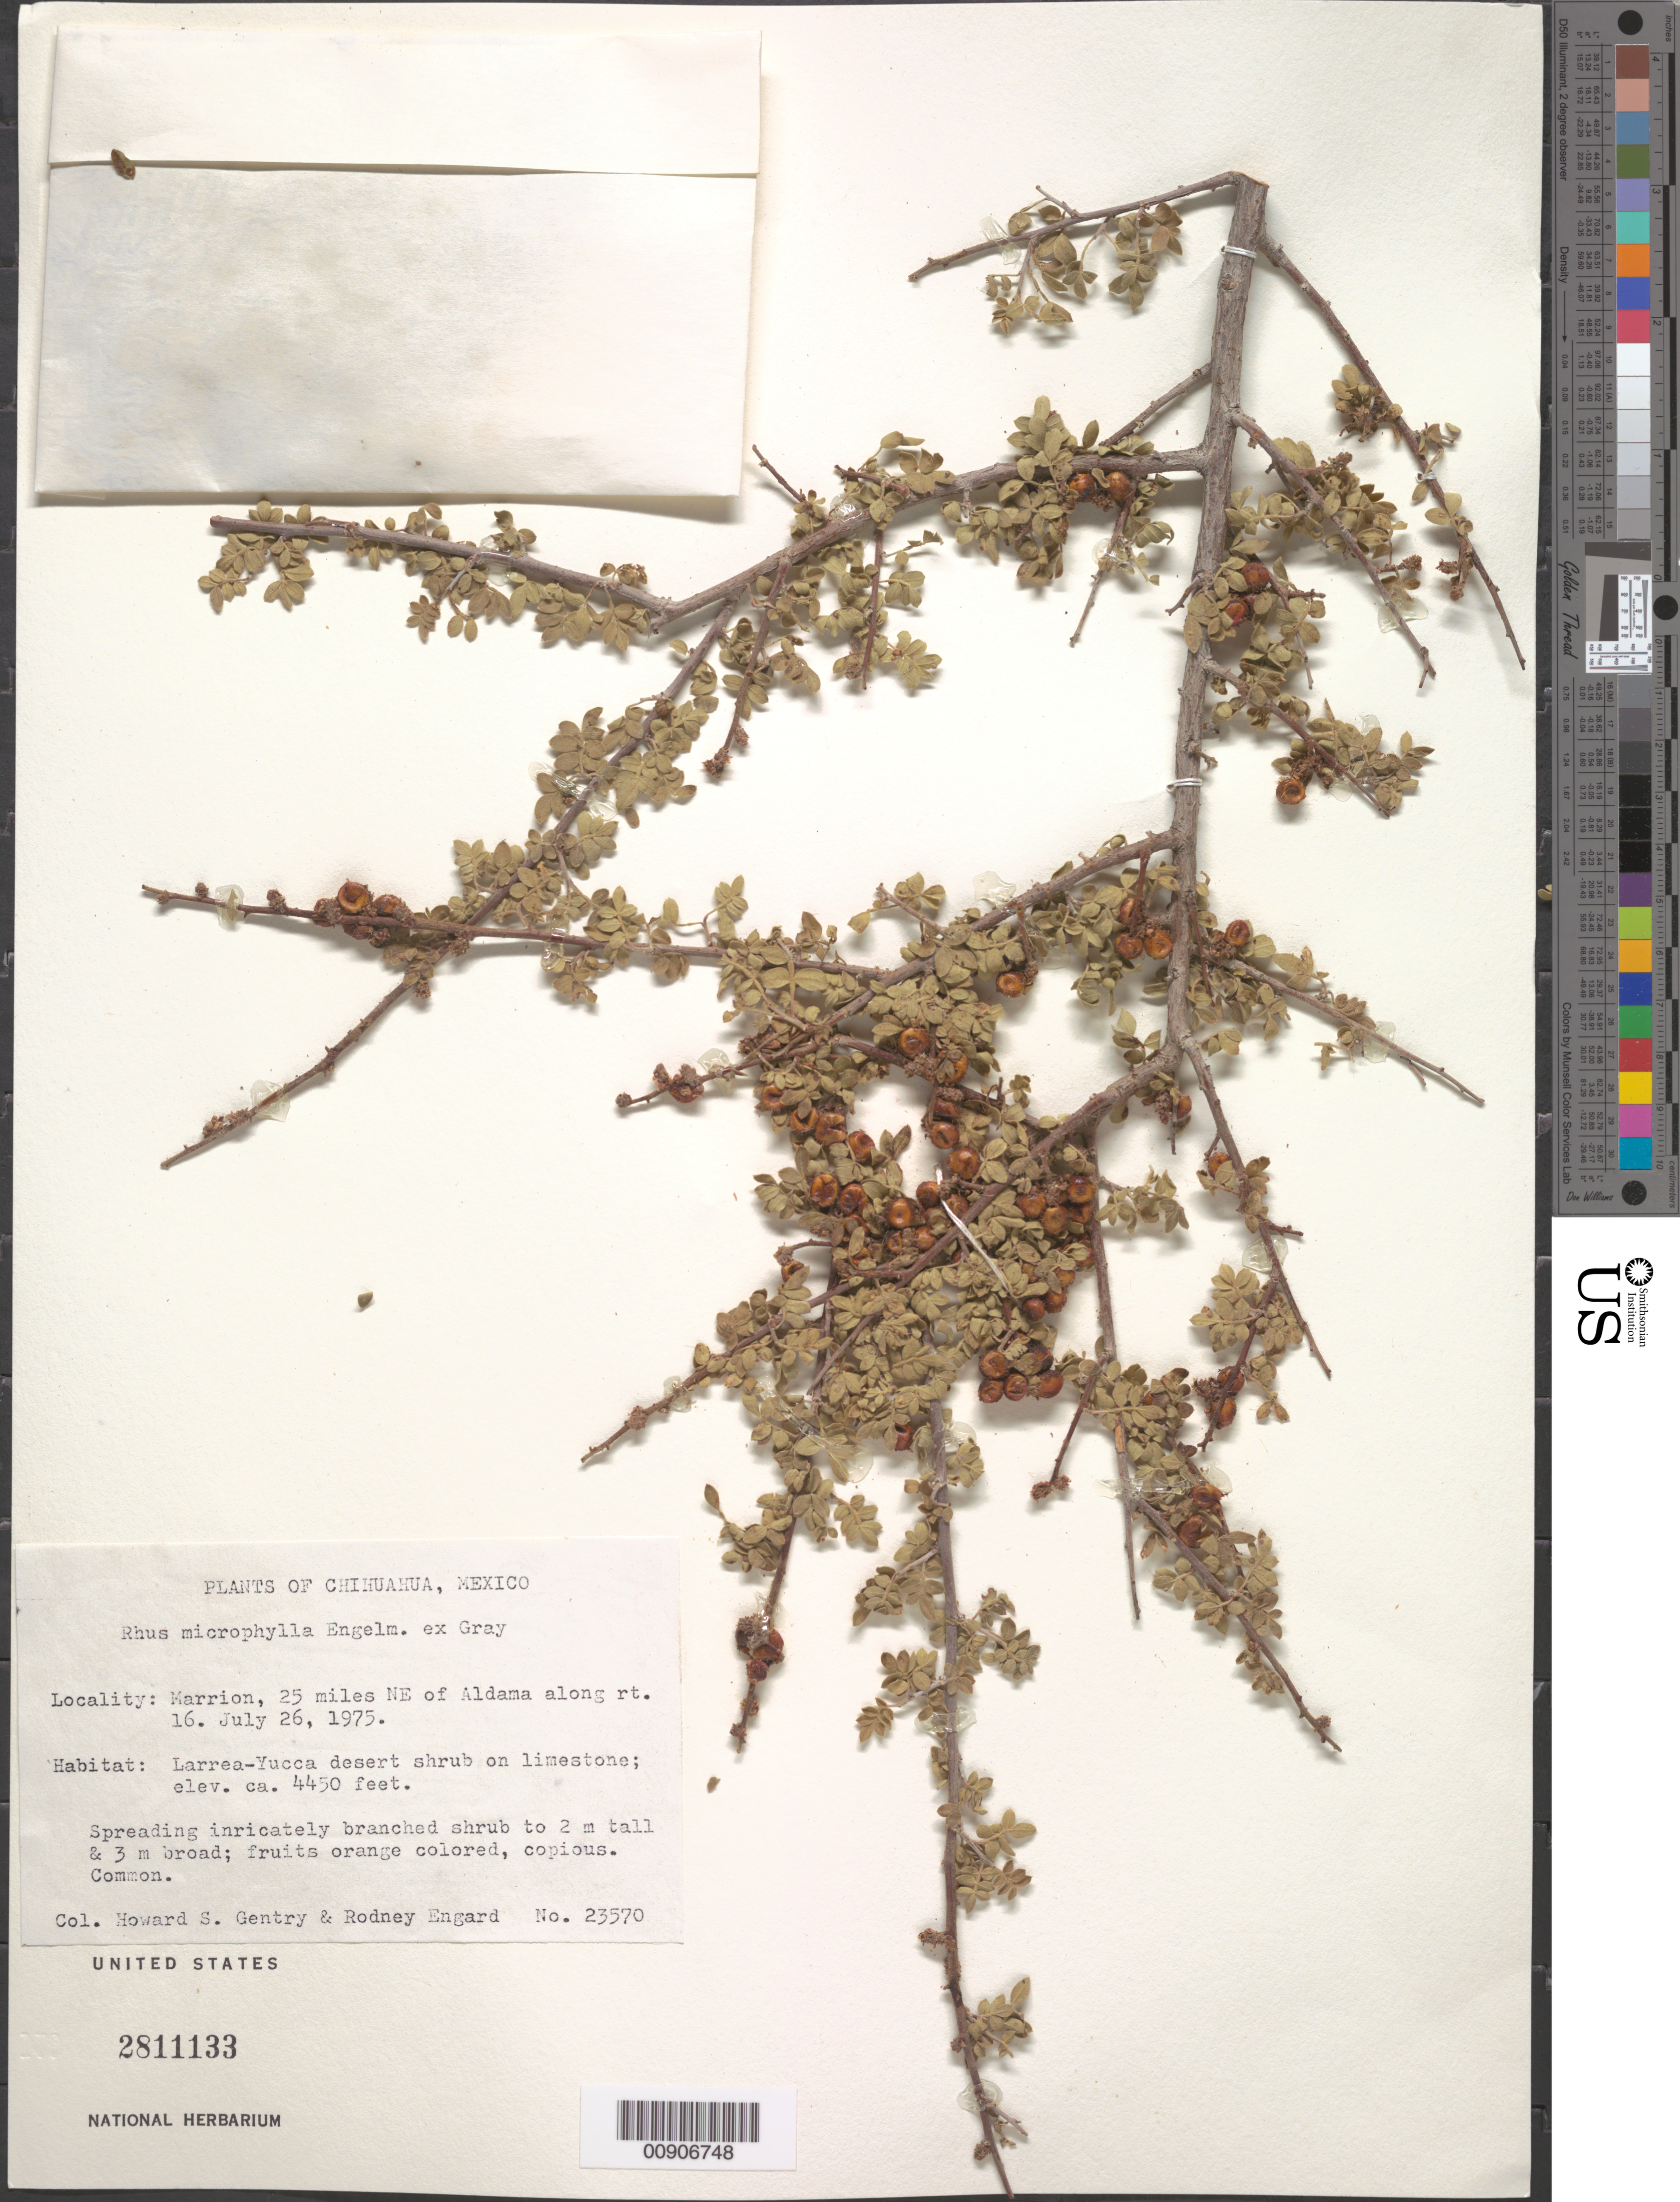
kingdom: Plantae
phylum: Tracheophyta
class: Magnoliopsida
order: Sapindales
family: Anacardiaceae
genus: Rhus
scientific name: Rhus microphylla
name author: Engelm.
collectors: H. S. Gentry & R. Engard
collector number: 23570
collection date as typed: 26 Jul 1975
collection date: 1975-07-26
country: Mexico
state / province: Chihuahua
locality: Chihuahua: Marrion, 25 miles NE of Aldama along rt.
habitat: Larrea-Yucca desert shrub on limestone.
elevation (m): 1356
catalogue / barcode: US 2811133